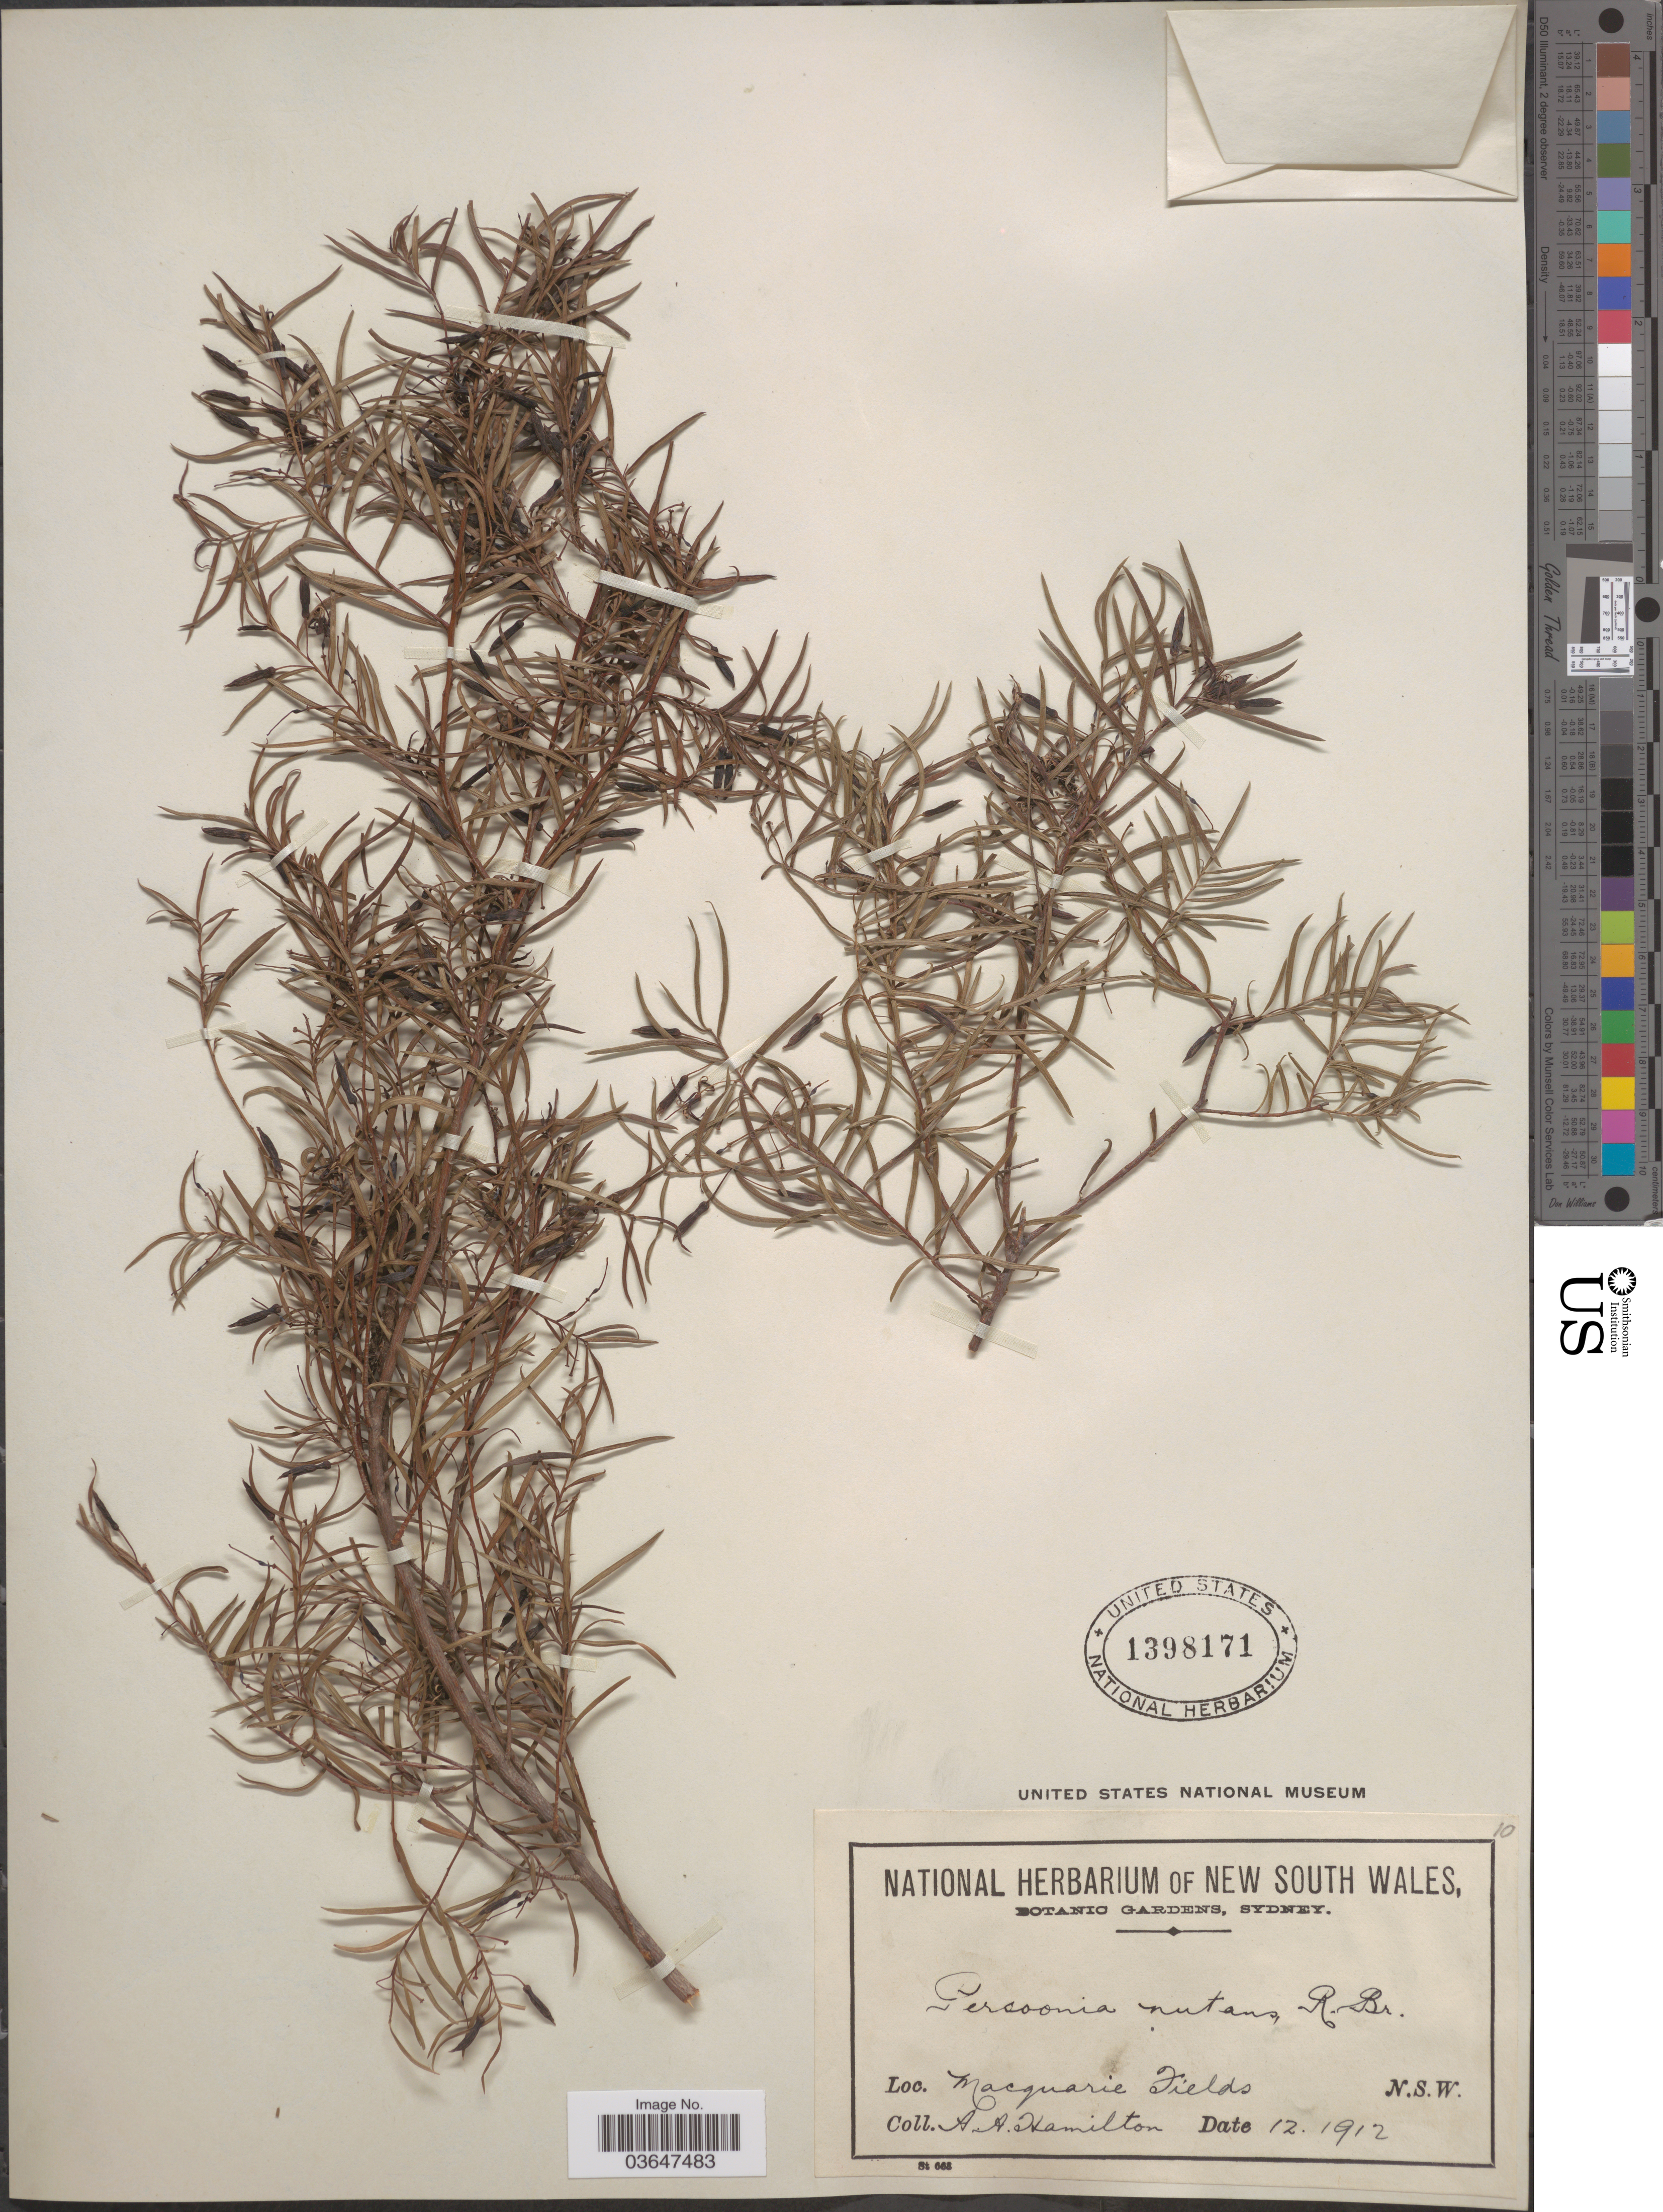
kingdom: Plantae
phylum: Tracheophyta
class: Magnoliopsida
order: Proteales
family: Proteaceae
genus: Persoonia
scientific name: Persoonia nutans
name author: R. Br.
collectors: A. A. Hamilton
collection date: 1912-12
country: Australia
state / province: New South Wales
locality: Macquarie Fields.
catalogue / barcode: US 1398171